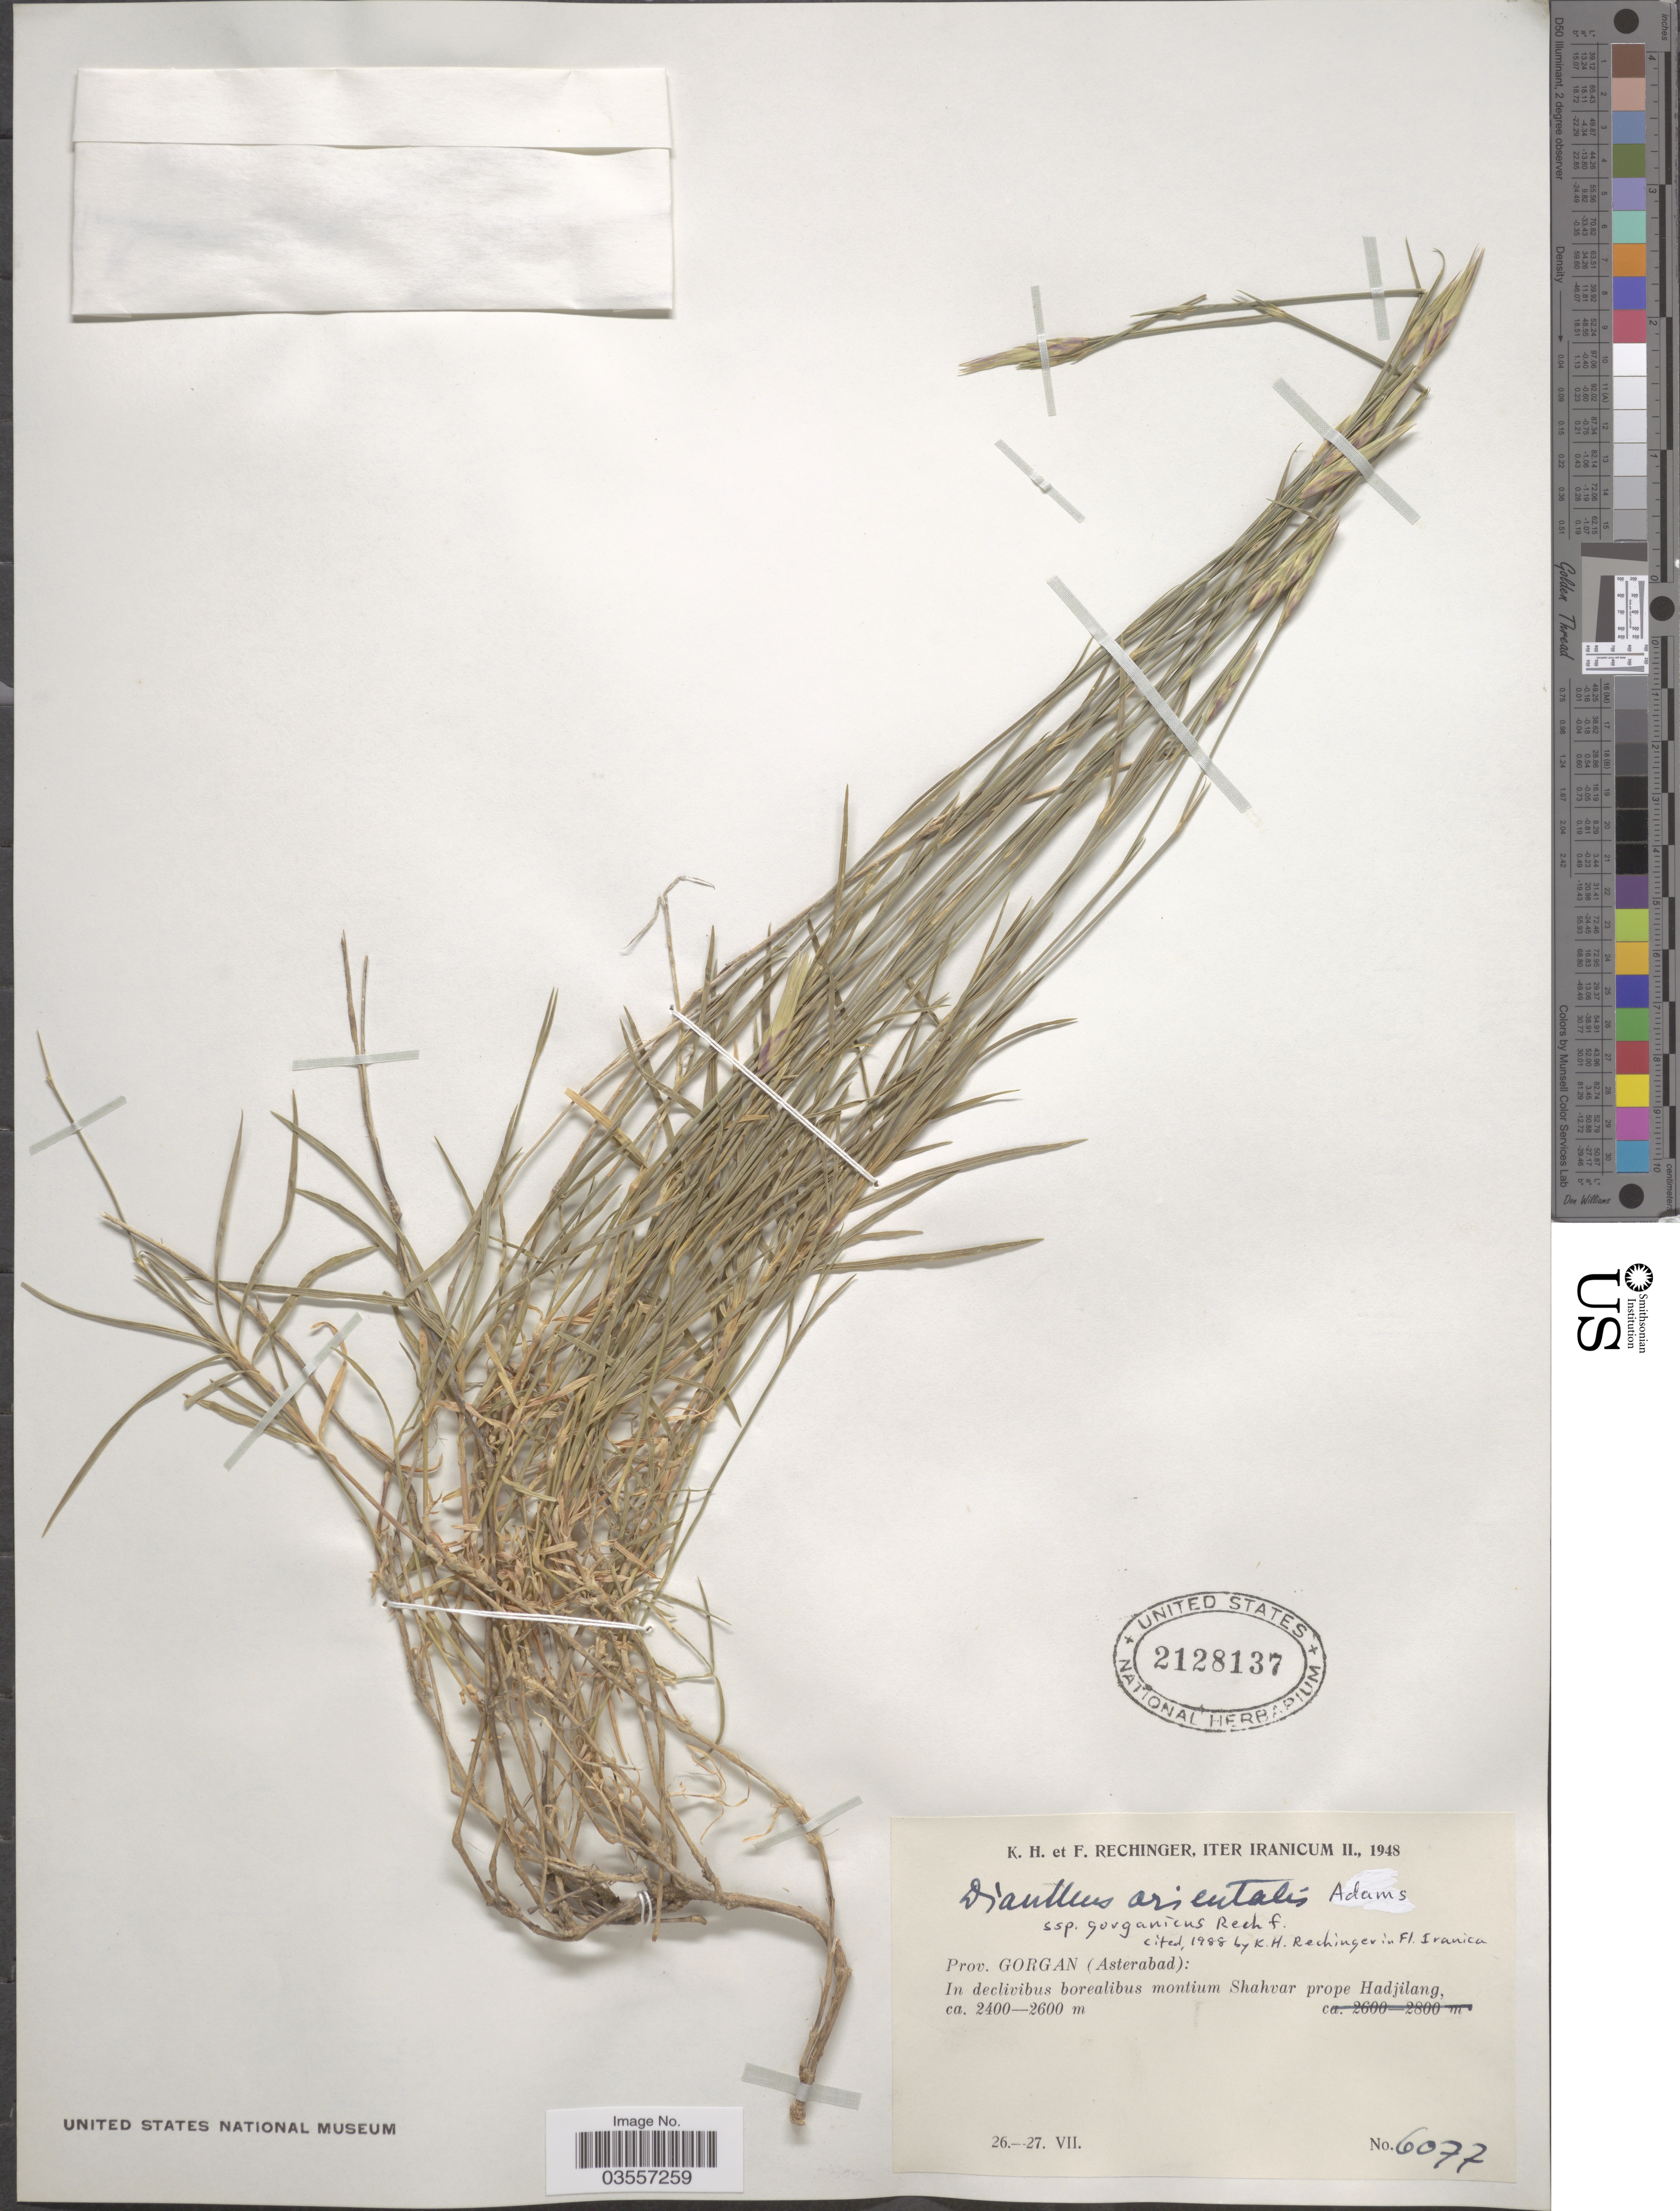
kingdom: Plantae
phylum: Tracheophyta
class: Magnoliopsida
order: Caryophyllales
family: Caryophyllaceae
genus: Dianthus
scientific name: Dianthus orientalis subsp. gorganicus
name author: Rech. f.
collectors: K. H. Rechinger & F. Rechinger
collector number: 6077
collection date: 1948-07-26/1948-07-27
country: Iran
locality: Prov. Gorgan (Asterabad): In declivibus borealibus montium Shahvar prope Hadjilang.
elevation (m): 2400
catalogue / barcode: US 2128137